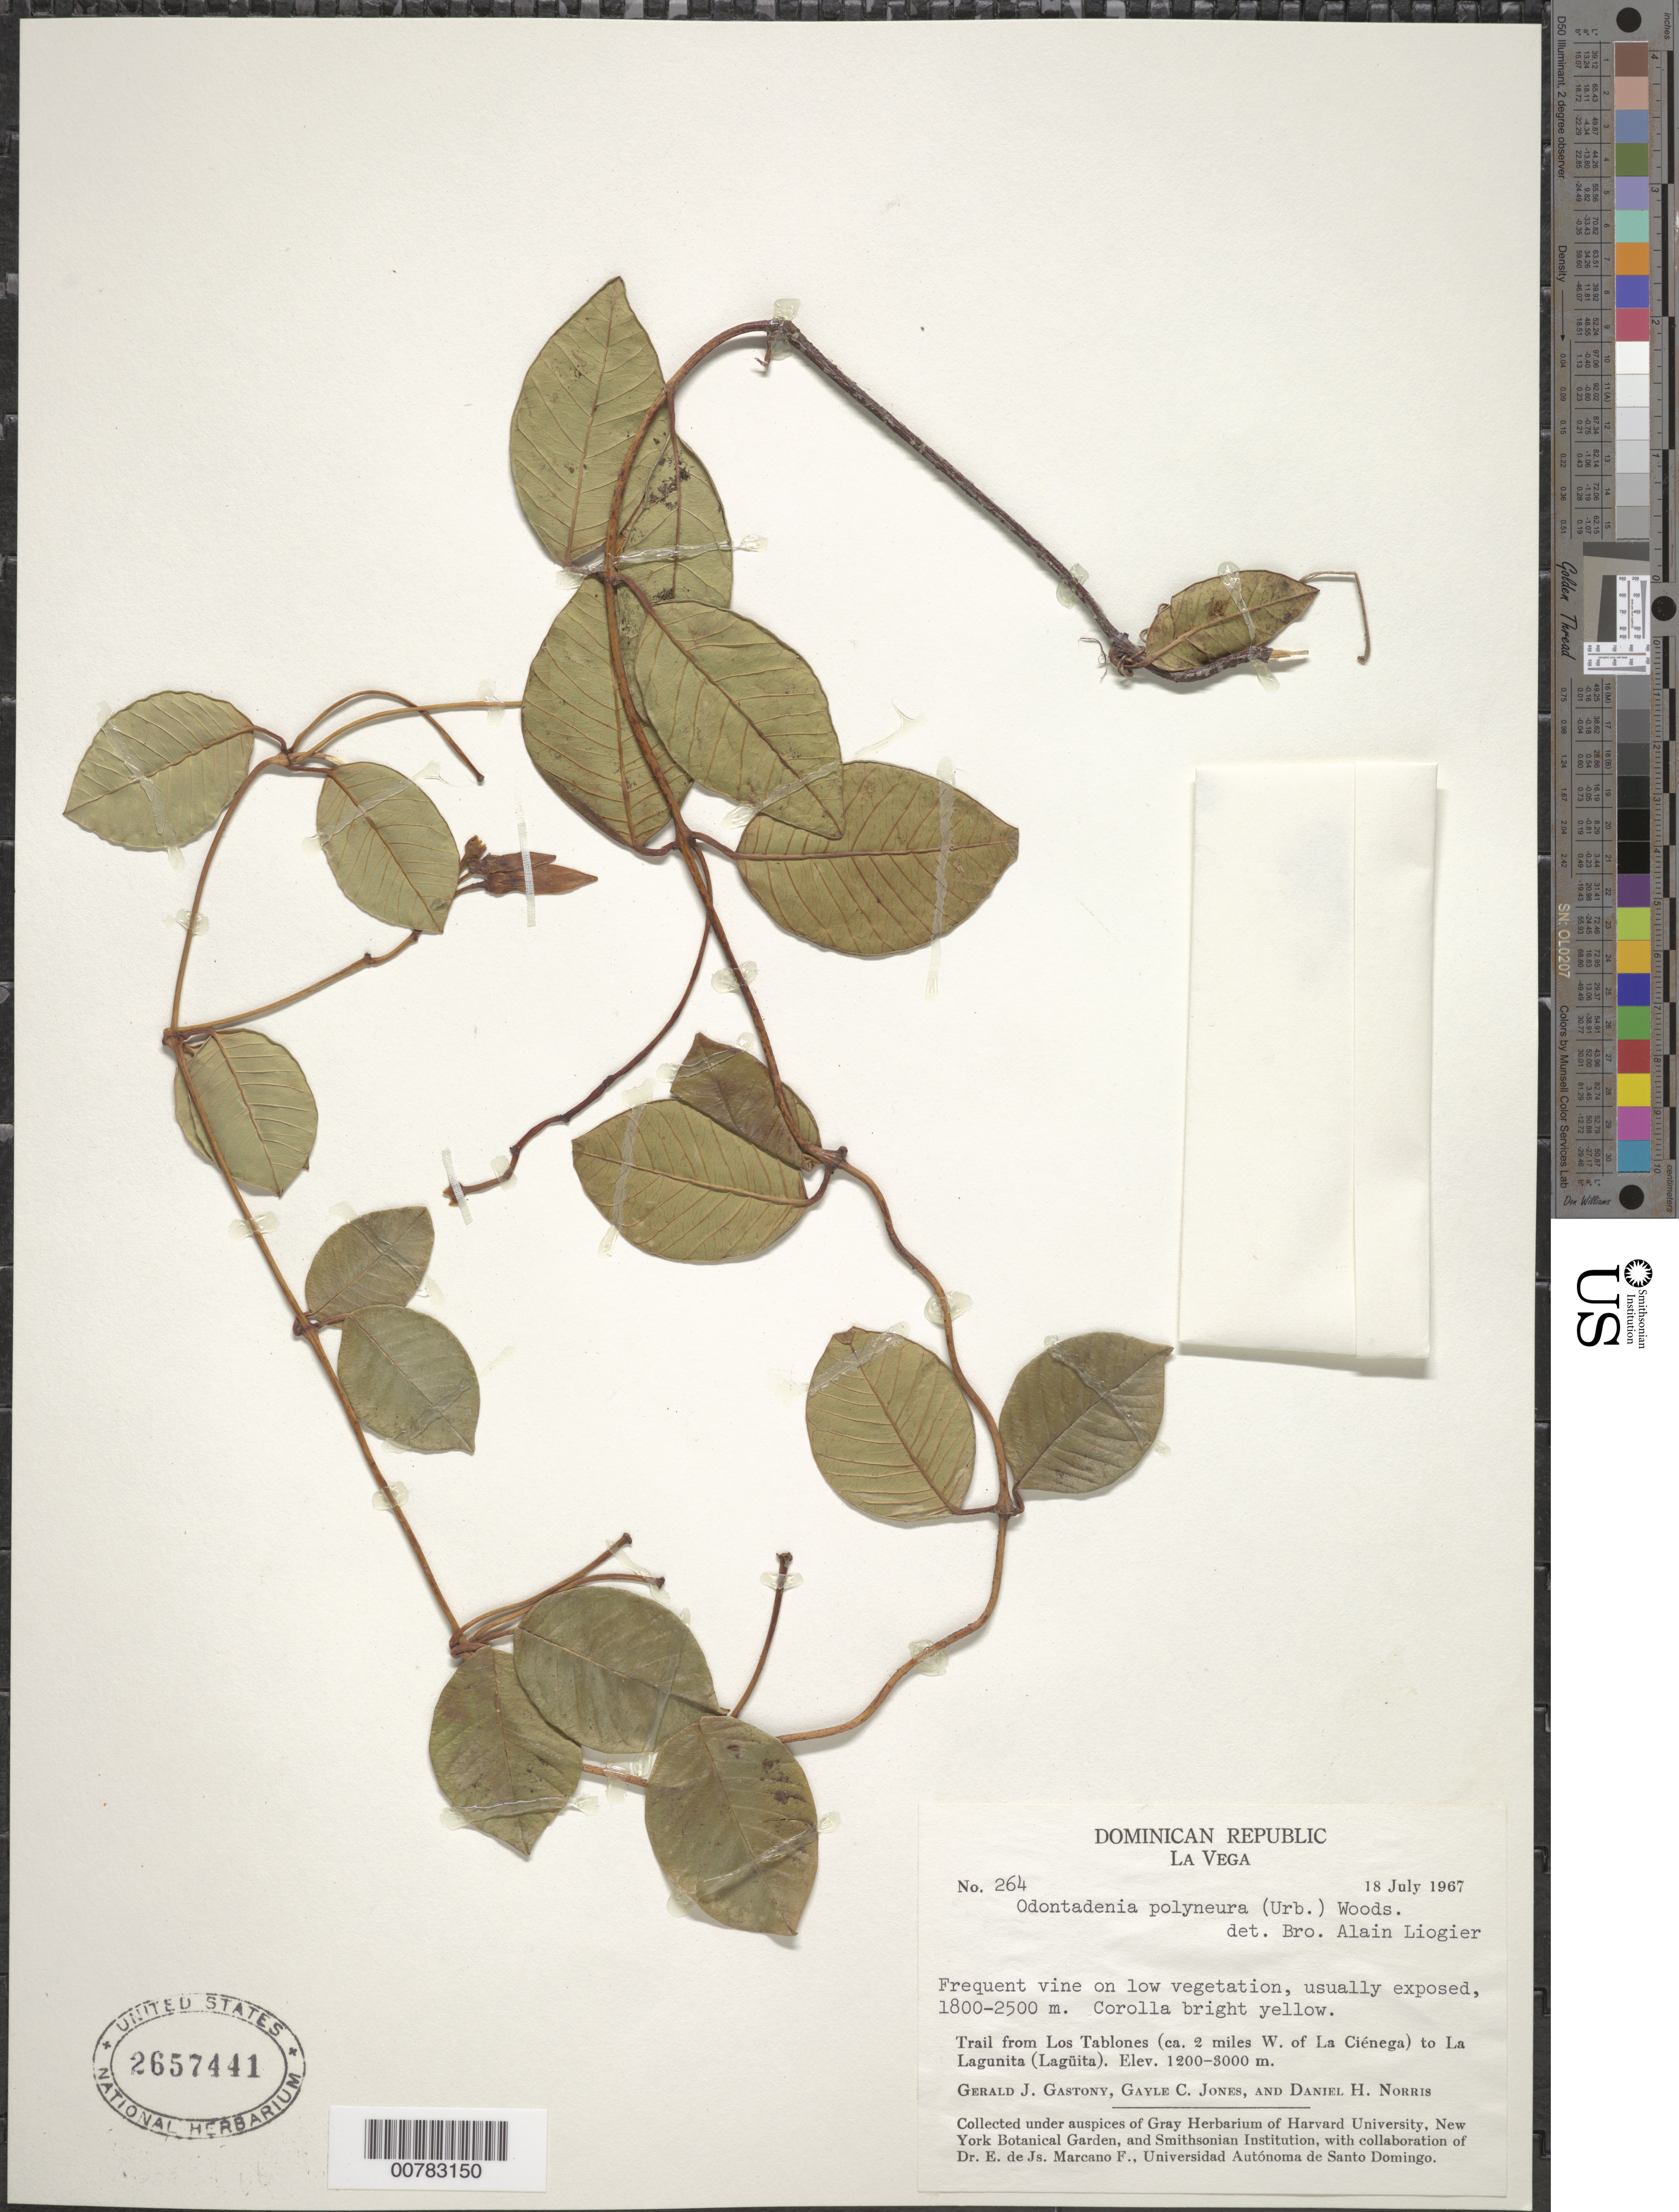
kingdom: Plantae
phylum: Tracheophyta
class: Magnoliopsida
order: Gentianales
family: Apocynaceae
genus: Odontadenia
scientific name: Odontadenia polyneura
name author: (Urb.) Woodson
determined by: Liogier, Alain H.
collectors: G. Gastony, G. C. Jones & D. H. Norris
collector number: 264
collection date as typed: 18 Jul 1967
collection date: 1967-07-18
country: Dominican Republic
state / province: La Vega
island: Hispaniola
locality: Trail from Los Tablones (ca. 2 miles W of La Ciénaga) to La Lagunita (Lagüita).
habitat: On low vegetation.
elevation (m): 1800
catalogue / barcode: US 2657441